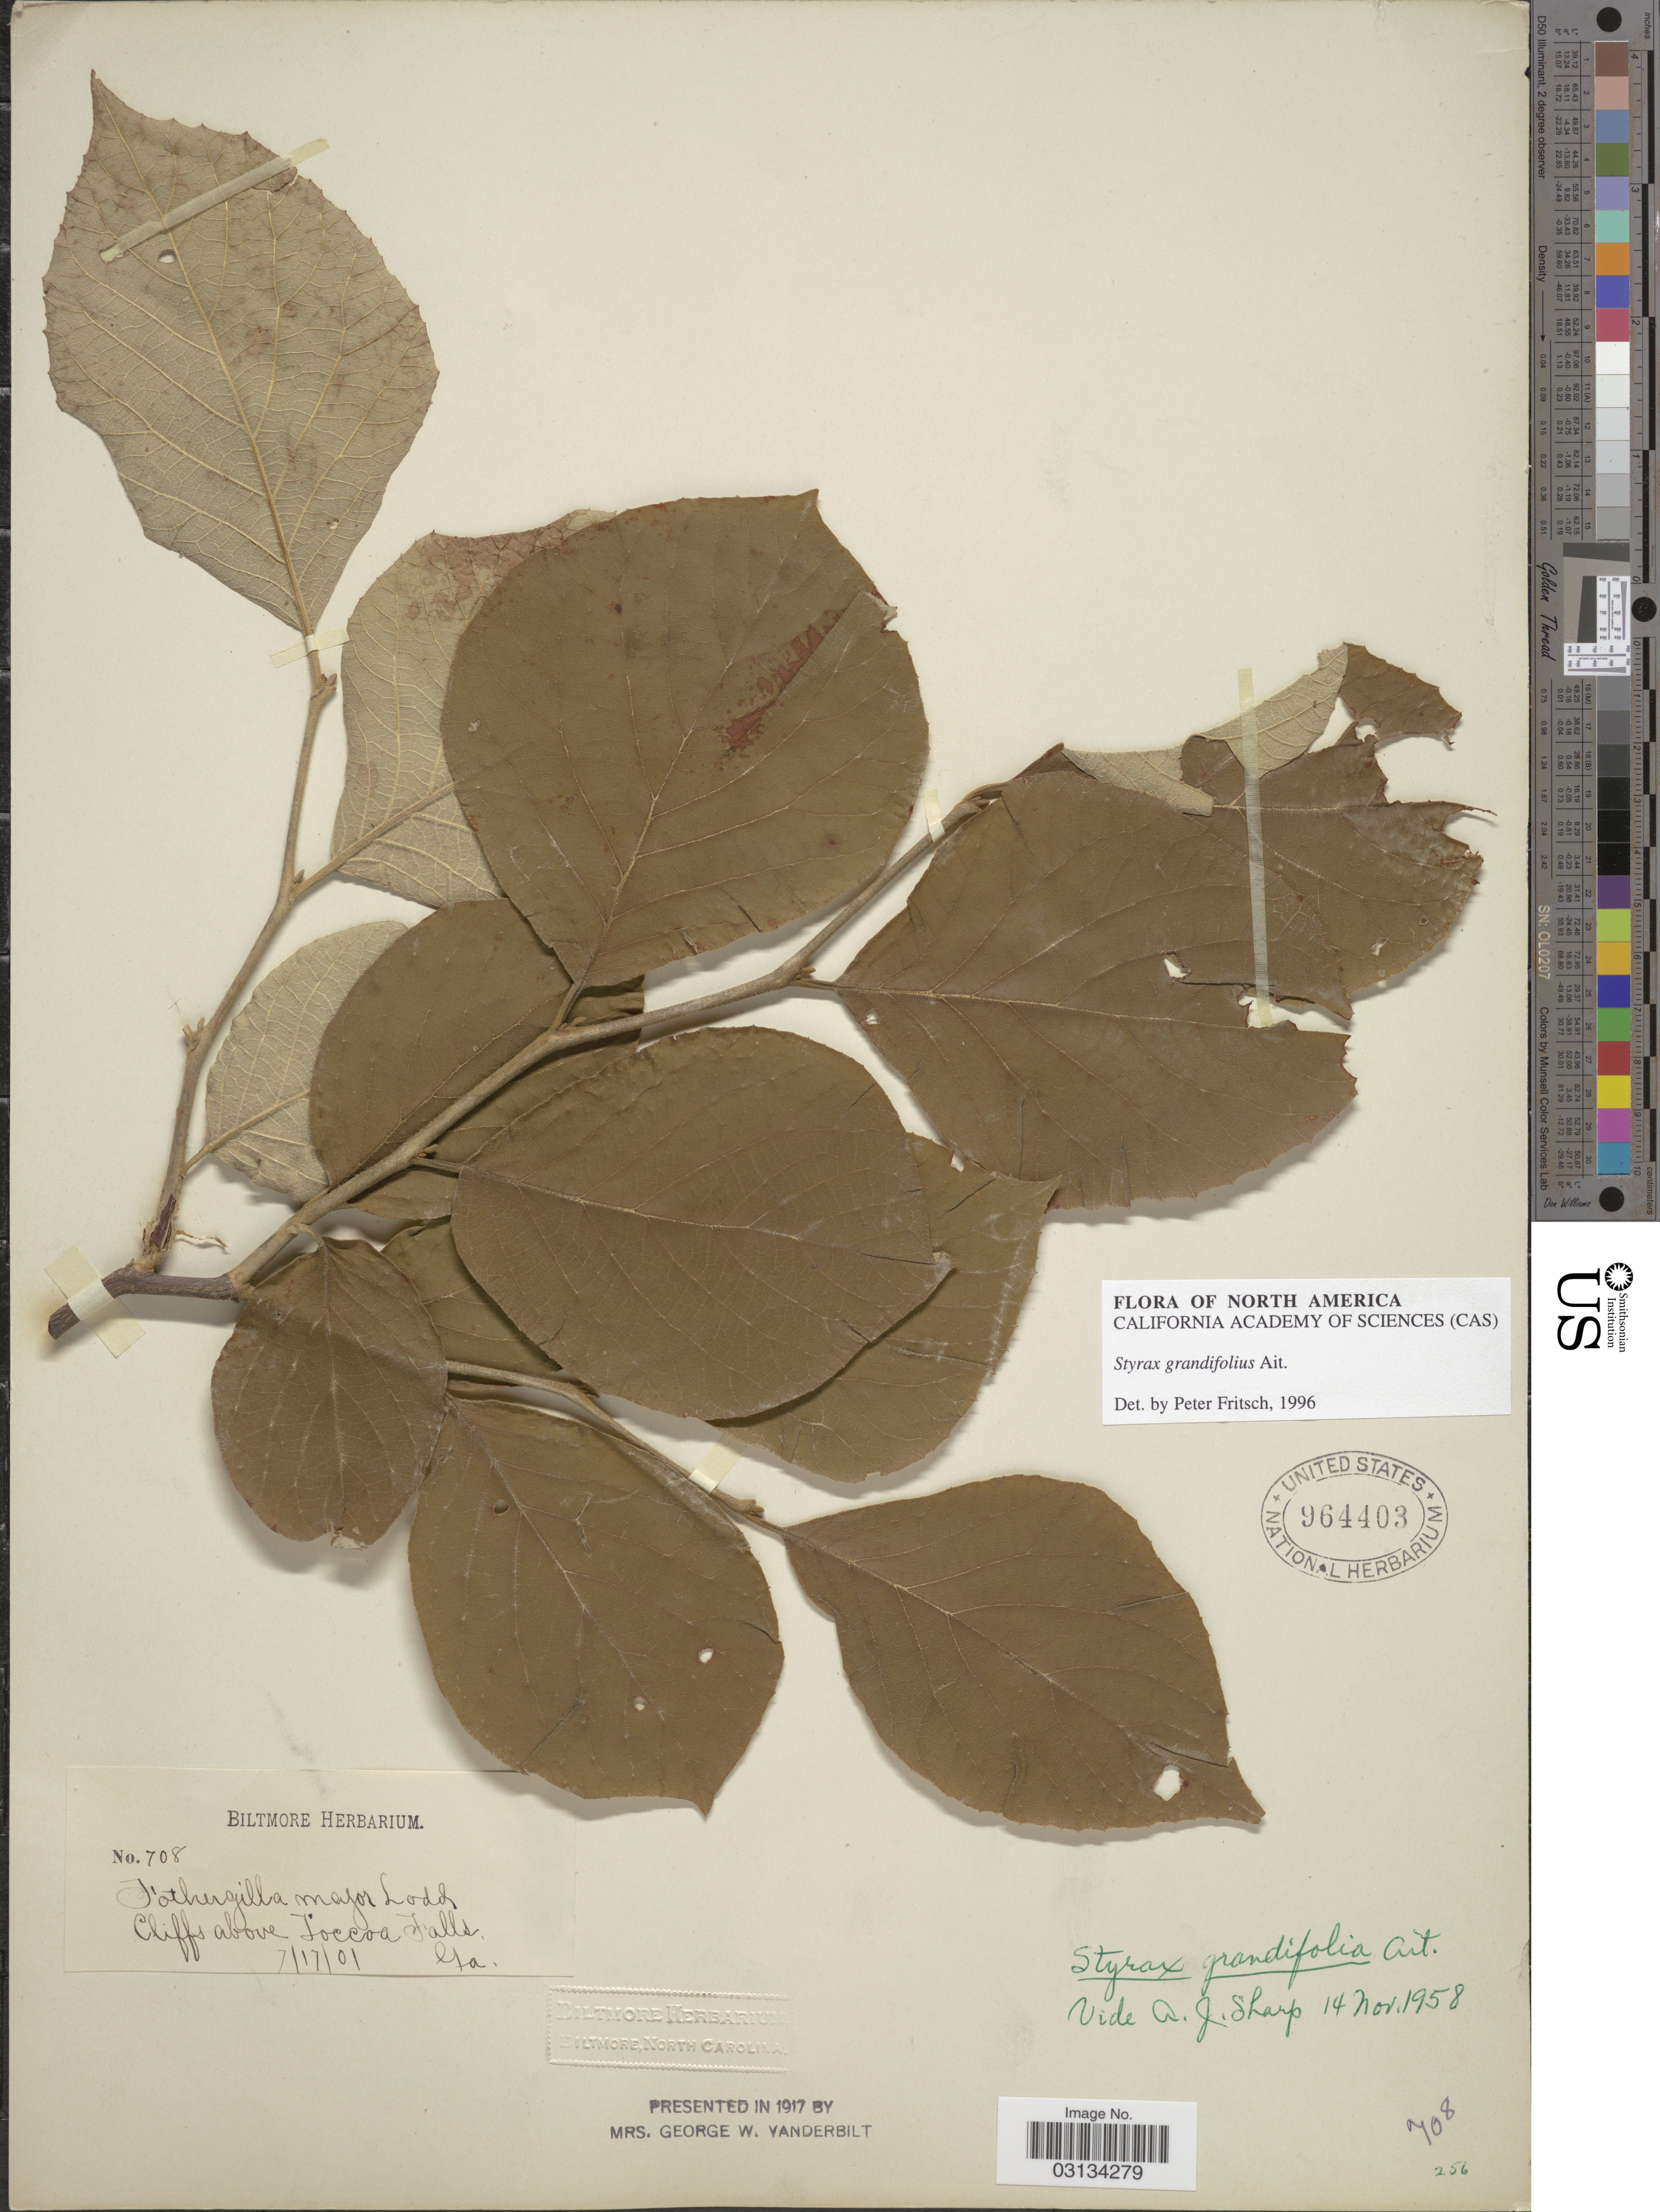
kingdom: Plantae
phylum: Tracheophyta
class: Magnoliopsida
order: Ericales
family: Styracaceae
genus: Styrax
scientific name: Styrax grandifolius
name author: Aiton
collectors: ex herb. Biltmore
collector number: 708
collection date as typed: Transcribed d/m/y: 17/7/1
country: United States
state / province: Georgia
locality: Cliffs above Toccoa Falls. Ga.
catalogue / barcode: US 964403